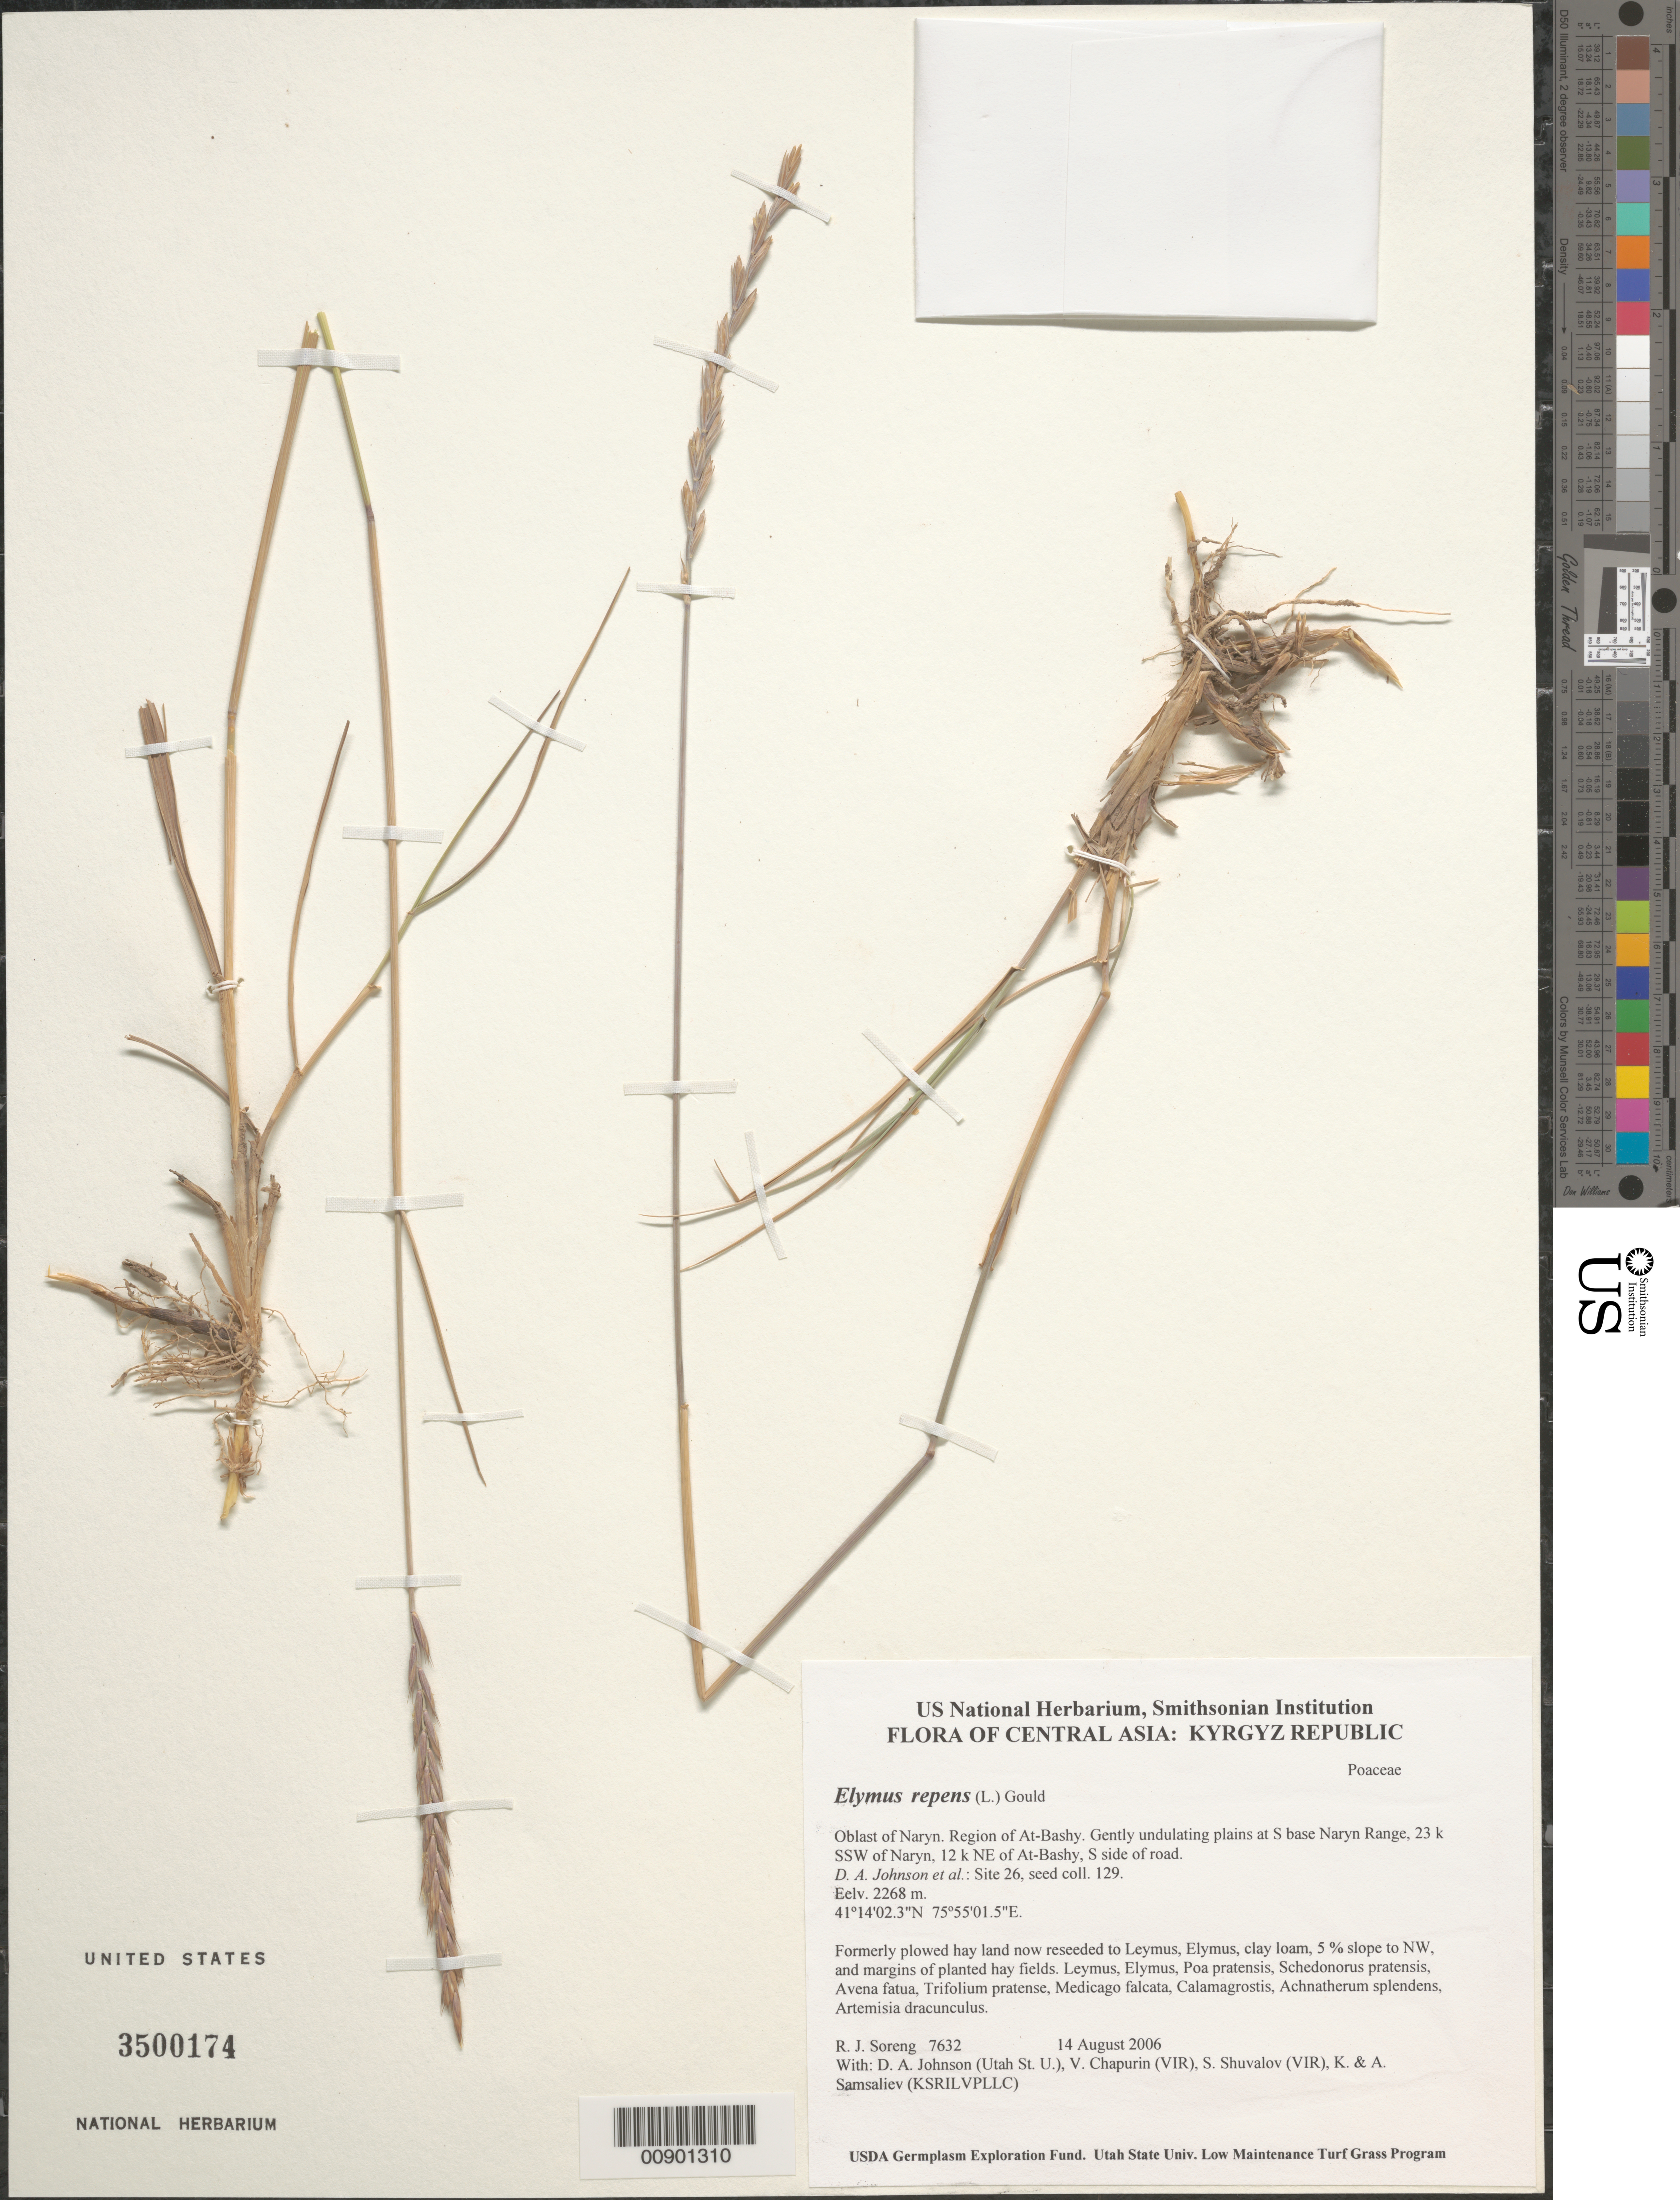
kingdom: Plantae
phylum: Tracheophyta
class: Liliopsida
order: Poales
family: Poaceae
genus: Elymus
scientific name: Elymus repens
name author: (L.) Gould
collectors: R. J. Soreng, D. Johnson, S. Shuvalov, V. Chapurin, K. Samsaliev & A. Samsaliev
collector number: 7632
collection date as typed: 14 Aug 2006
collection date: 2006-08-14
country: Kyrgyzstan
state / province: Naryn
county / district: At-Bashy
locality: Gently undulating plains at S base Naryn Range, 23 km SSW of Naryn, 12 km NE of At-Bashy, S side of road.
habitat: Formerly plowed hay land now reseeded to Leymus, Elymus, clay loam, 5 % slope to NW, and margins of planted hay fields.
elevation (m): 2268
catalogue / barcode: US 3500174